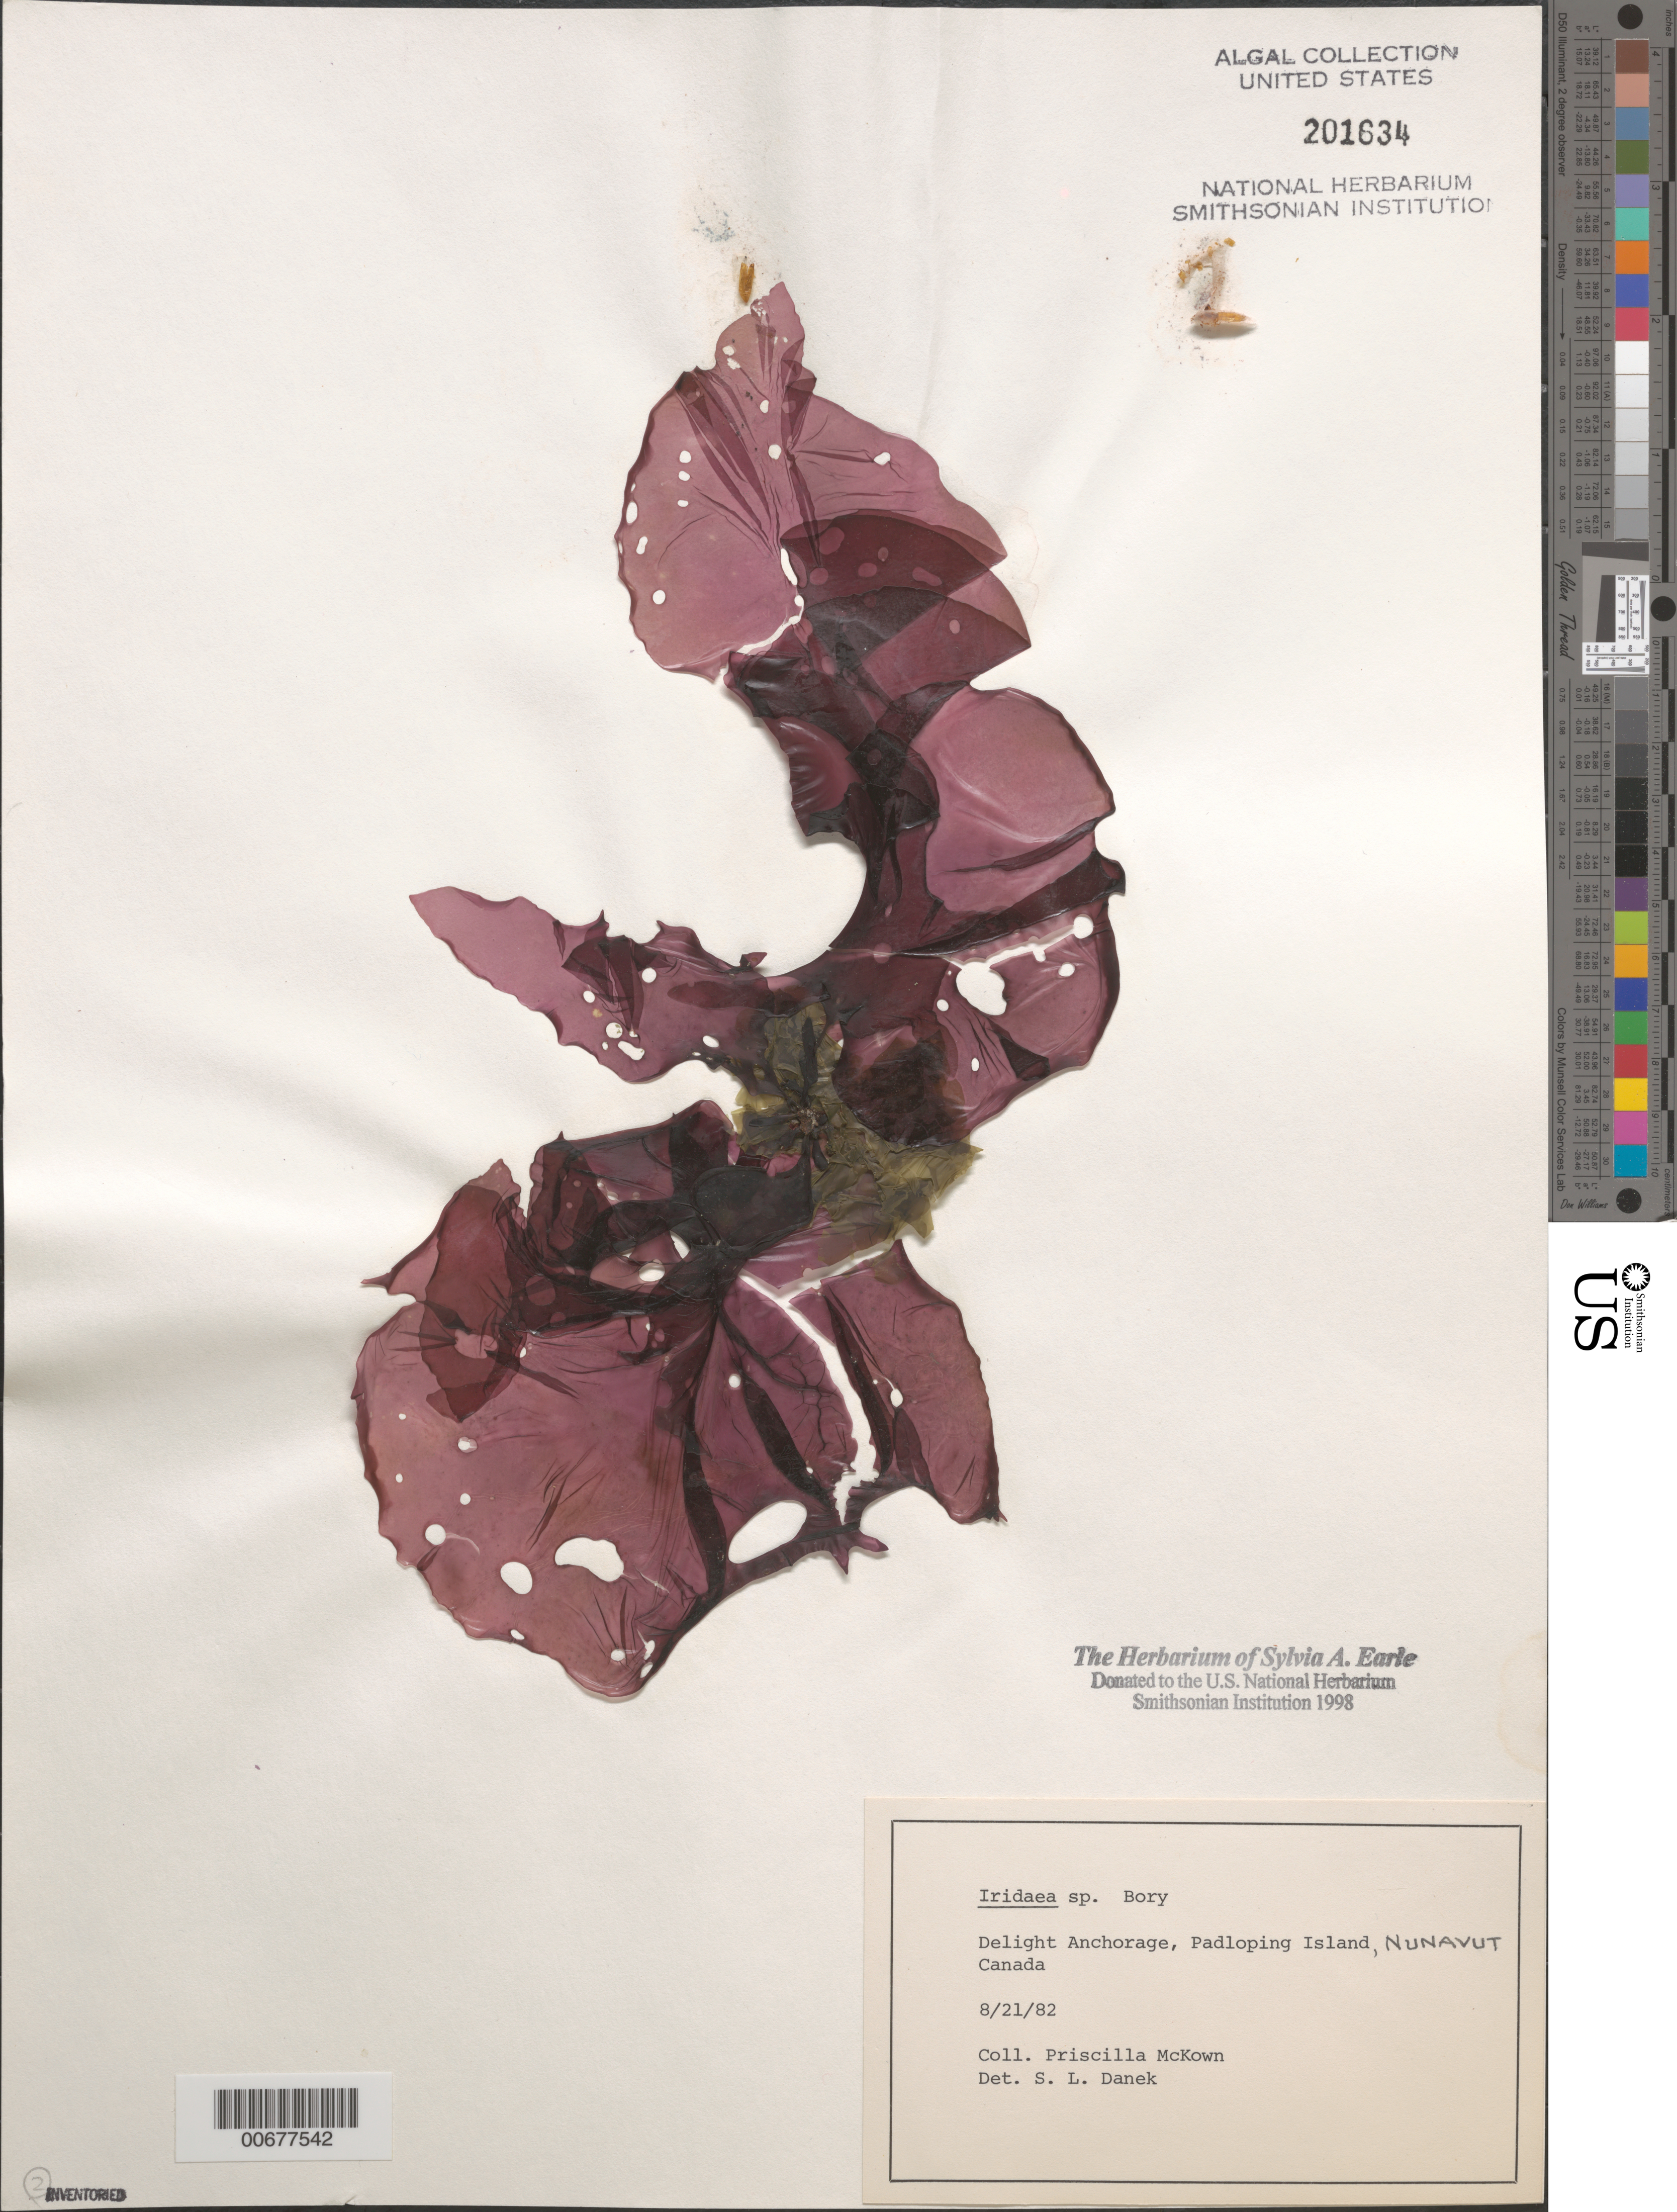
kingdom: Plantae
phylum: Rhodophyta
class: Florideophyceae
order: Gigartinales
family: Gigartinaceae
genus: Iridaea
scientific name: Iridaea sp.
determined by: Danek, S. L.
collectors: P. McKown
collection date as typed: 21 Aug 1982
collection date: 1982-08-21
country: Canada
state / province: Nunavut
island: Padloping Island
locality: Delight Anchorage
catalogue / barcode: US 201634